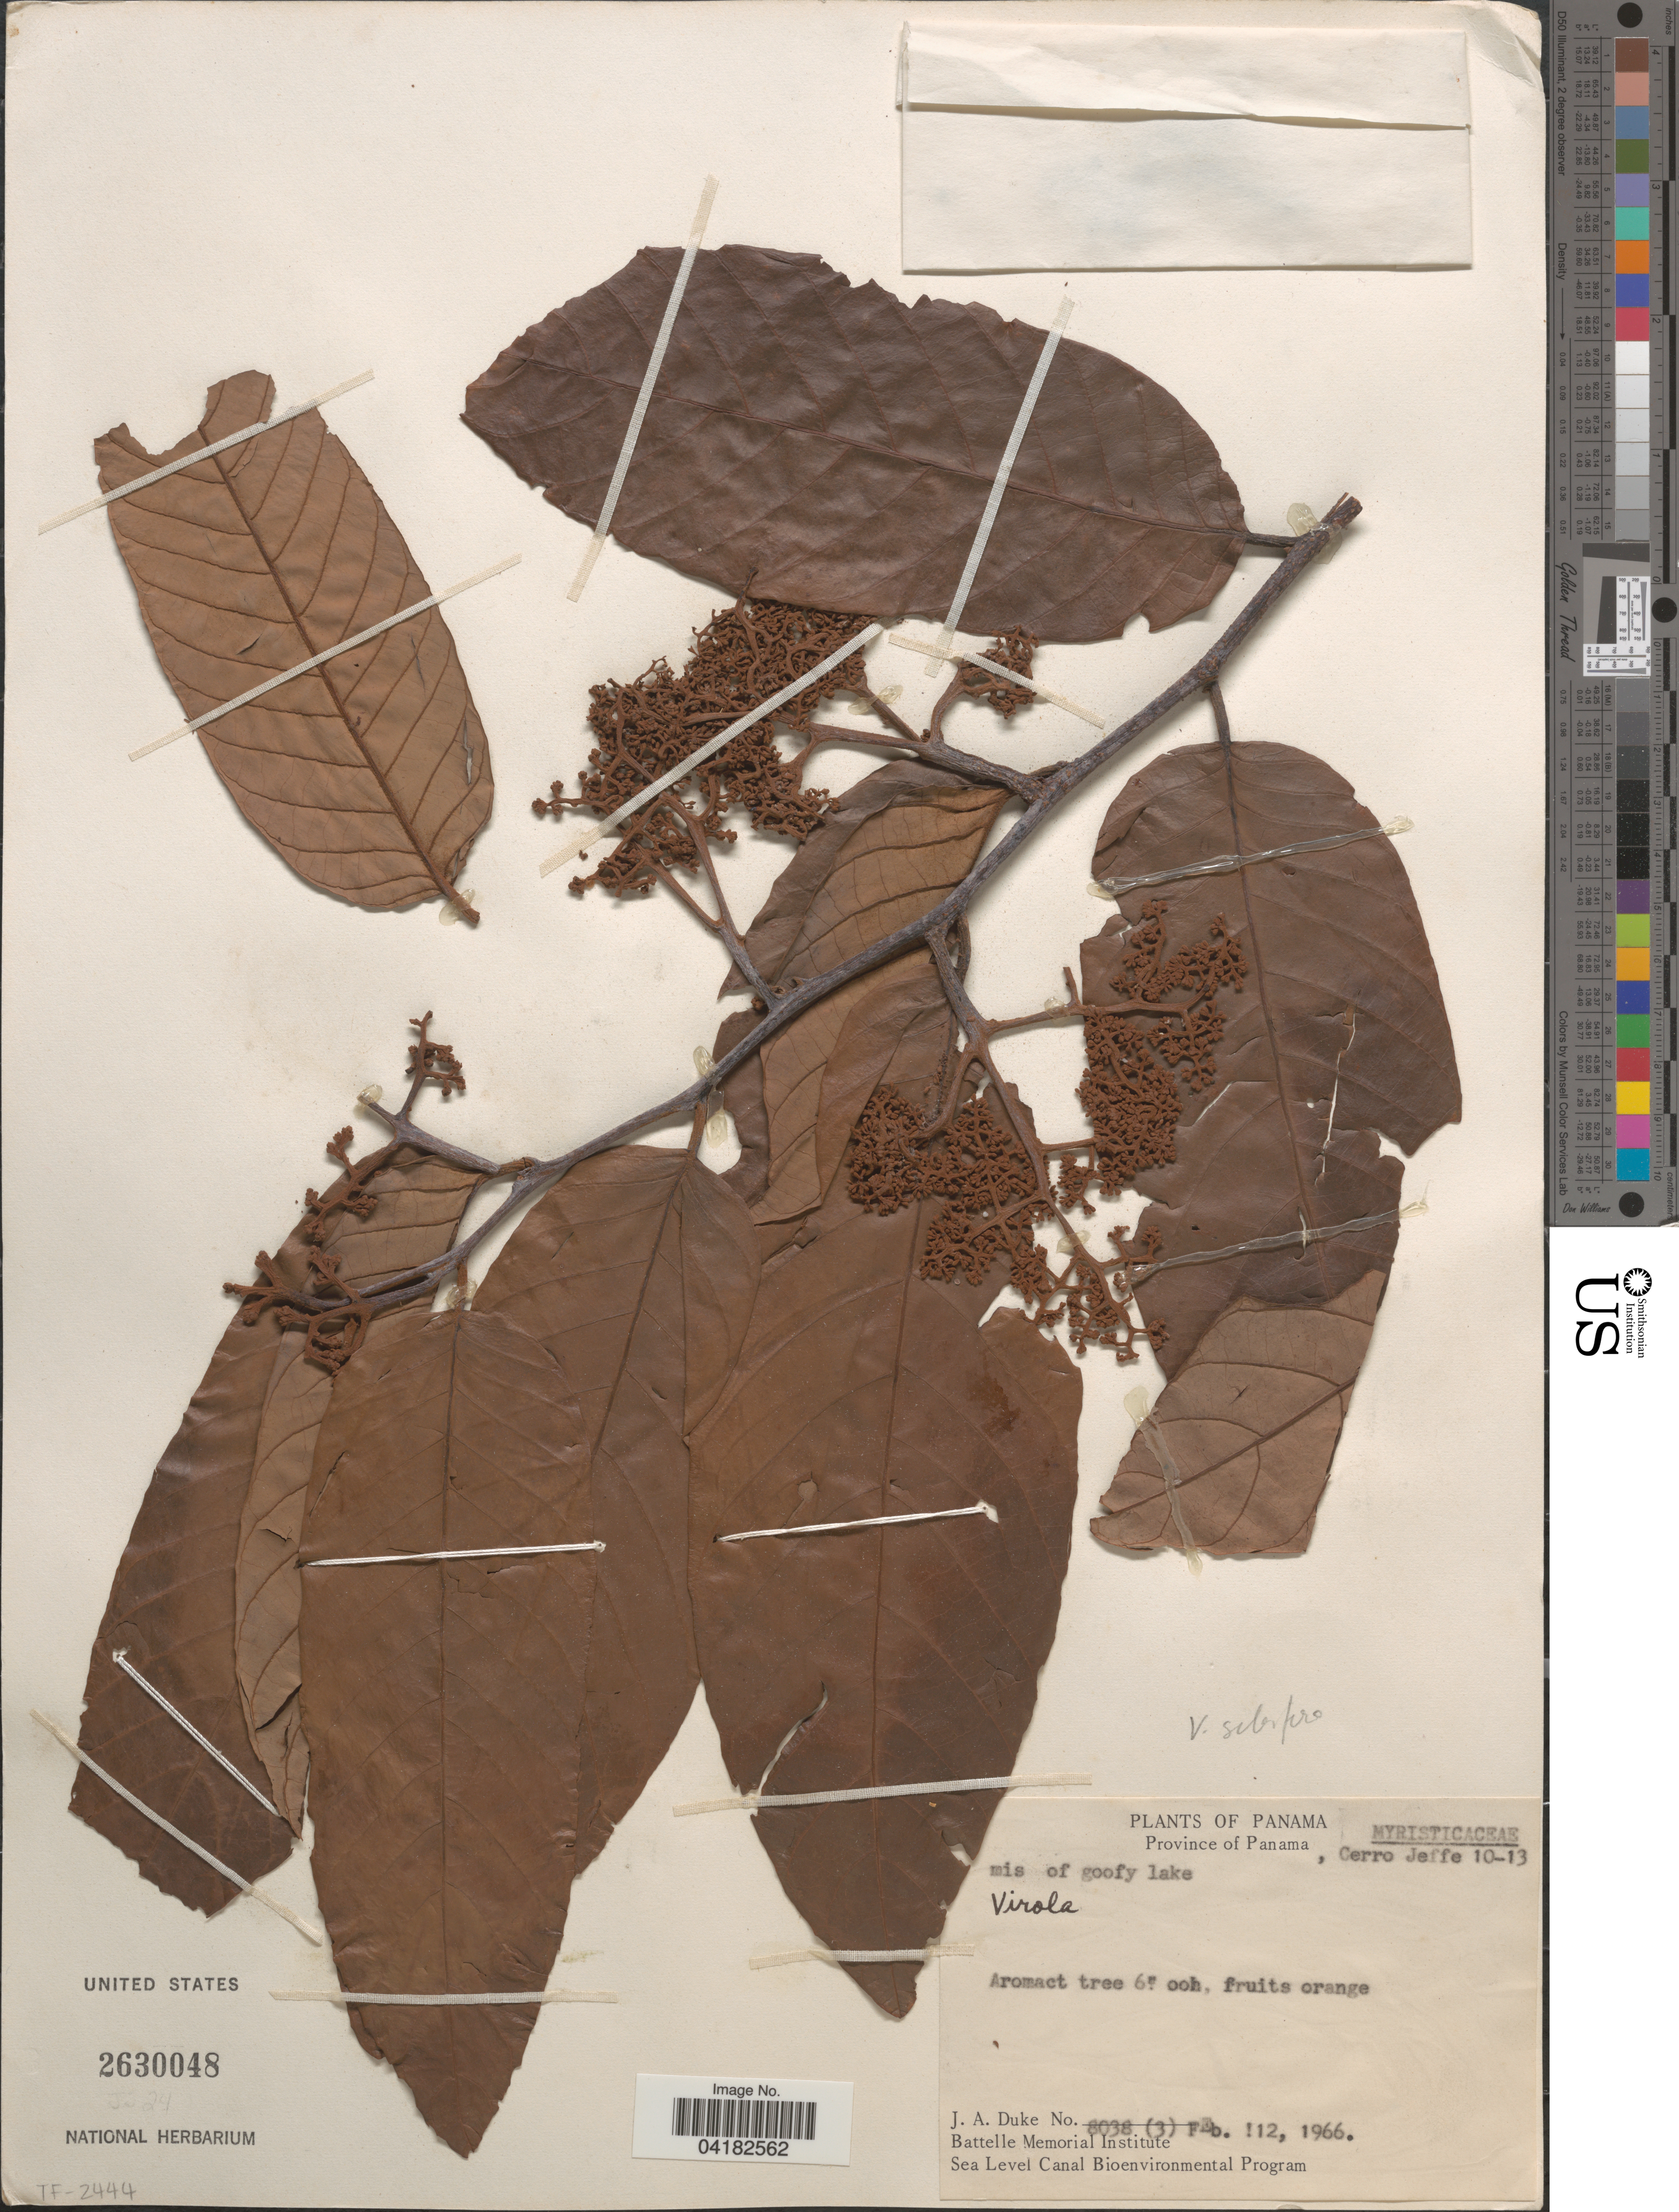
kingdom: Plantae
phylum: Tracheophyta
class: Magnoliopsida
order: Magnoliales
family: Myristicaceae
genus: Virola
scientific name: Virola sebifera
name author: Aubl.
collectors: J. A. Duke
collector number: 8038/3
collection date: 1966-02-12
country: Panama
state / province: Panamá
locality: Cerro Jeffe 10-13.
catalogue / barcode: US 2630048